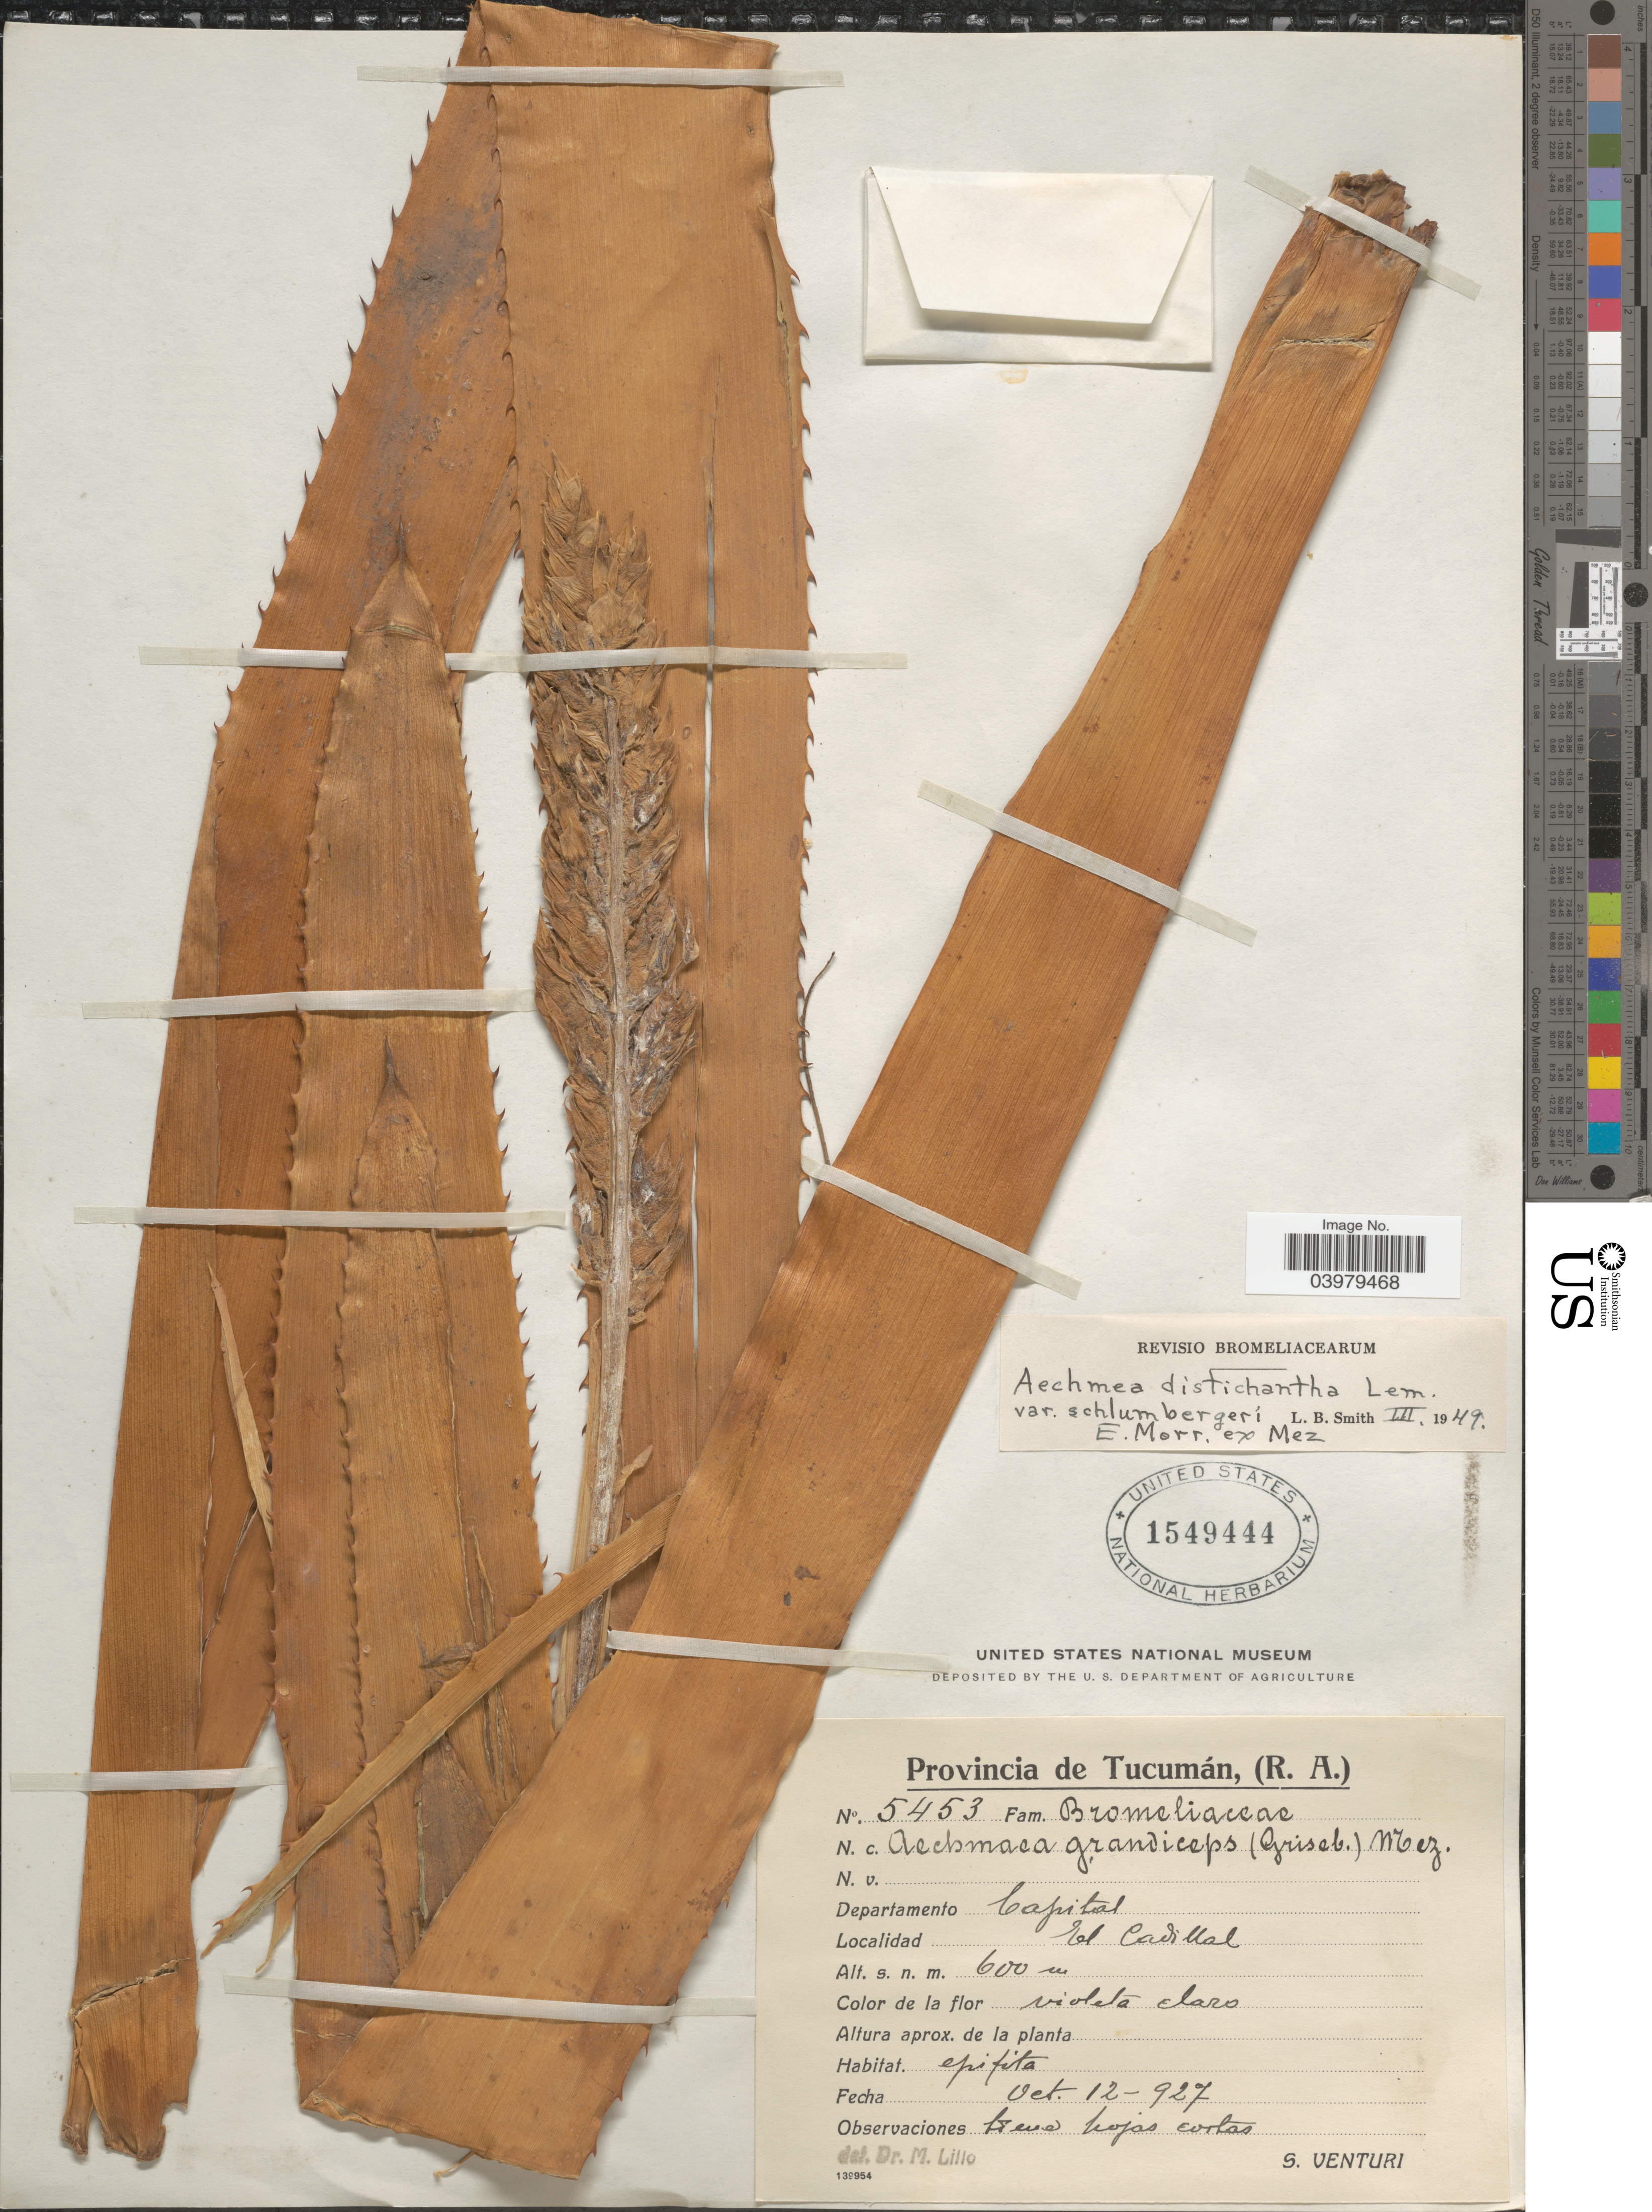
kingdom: Plantae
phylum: Tracheophyta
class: Liliopsida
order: Poales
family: Bromeliaceae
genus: Aechmea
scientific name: Aechmea distichantha var. schlumbergeri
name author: É. Morren ex Mez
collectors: S. Venturi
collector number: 5453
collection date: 1927-10-12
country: Argentina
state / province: Tucuman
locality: Departamento Capital. El Cadillal.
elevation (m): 600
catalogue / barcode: US 1549444